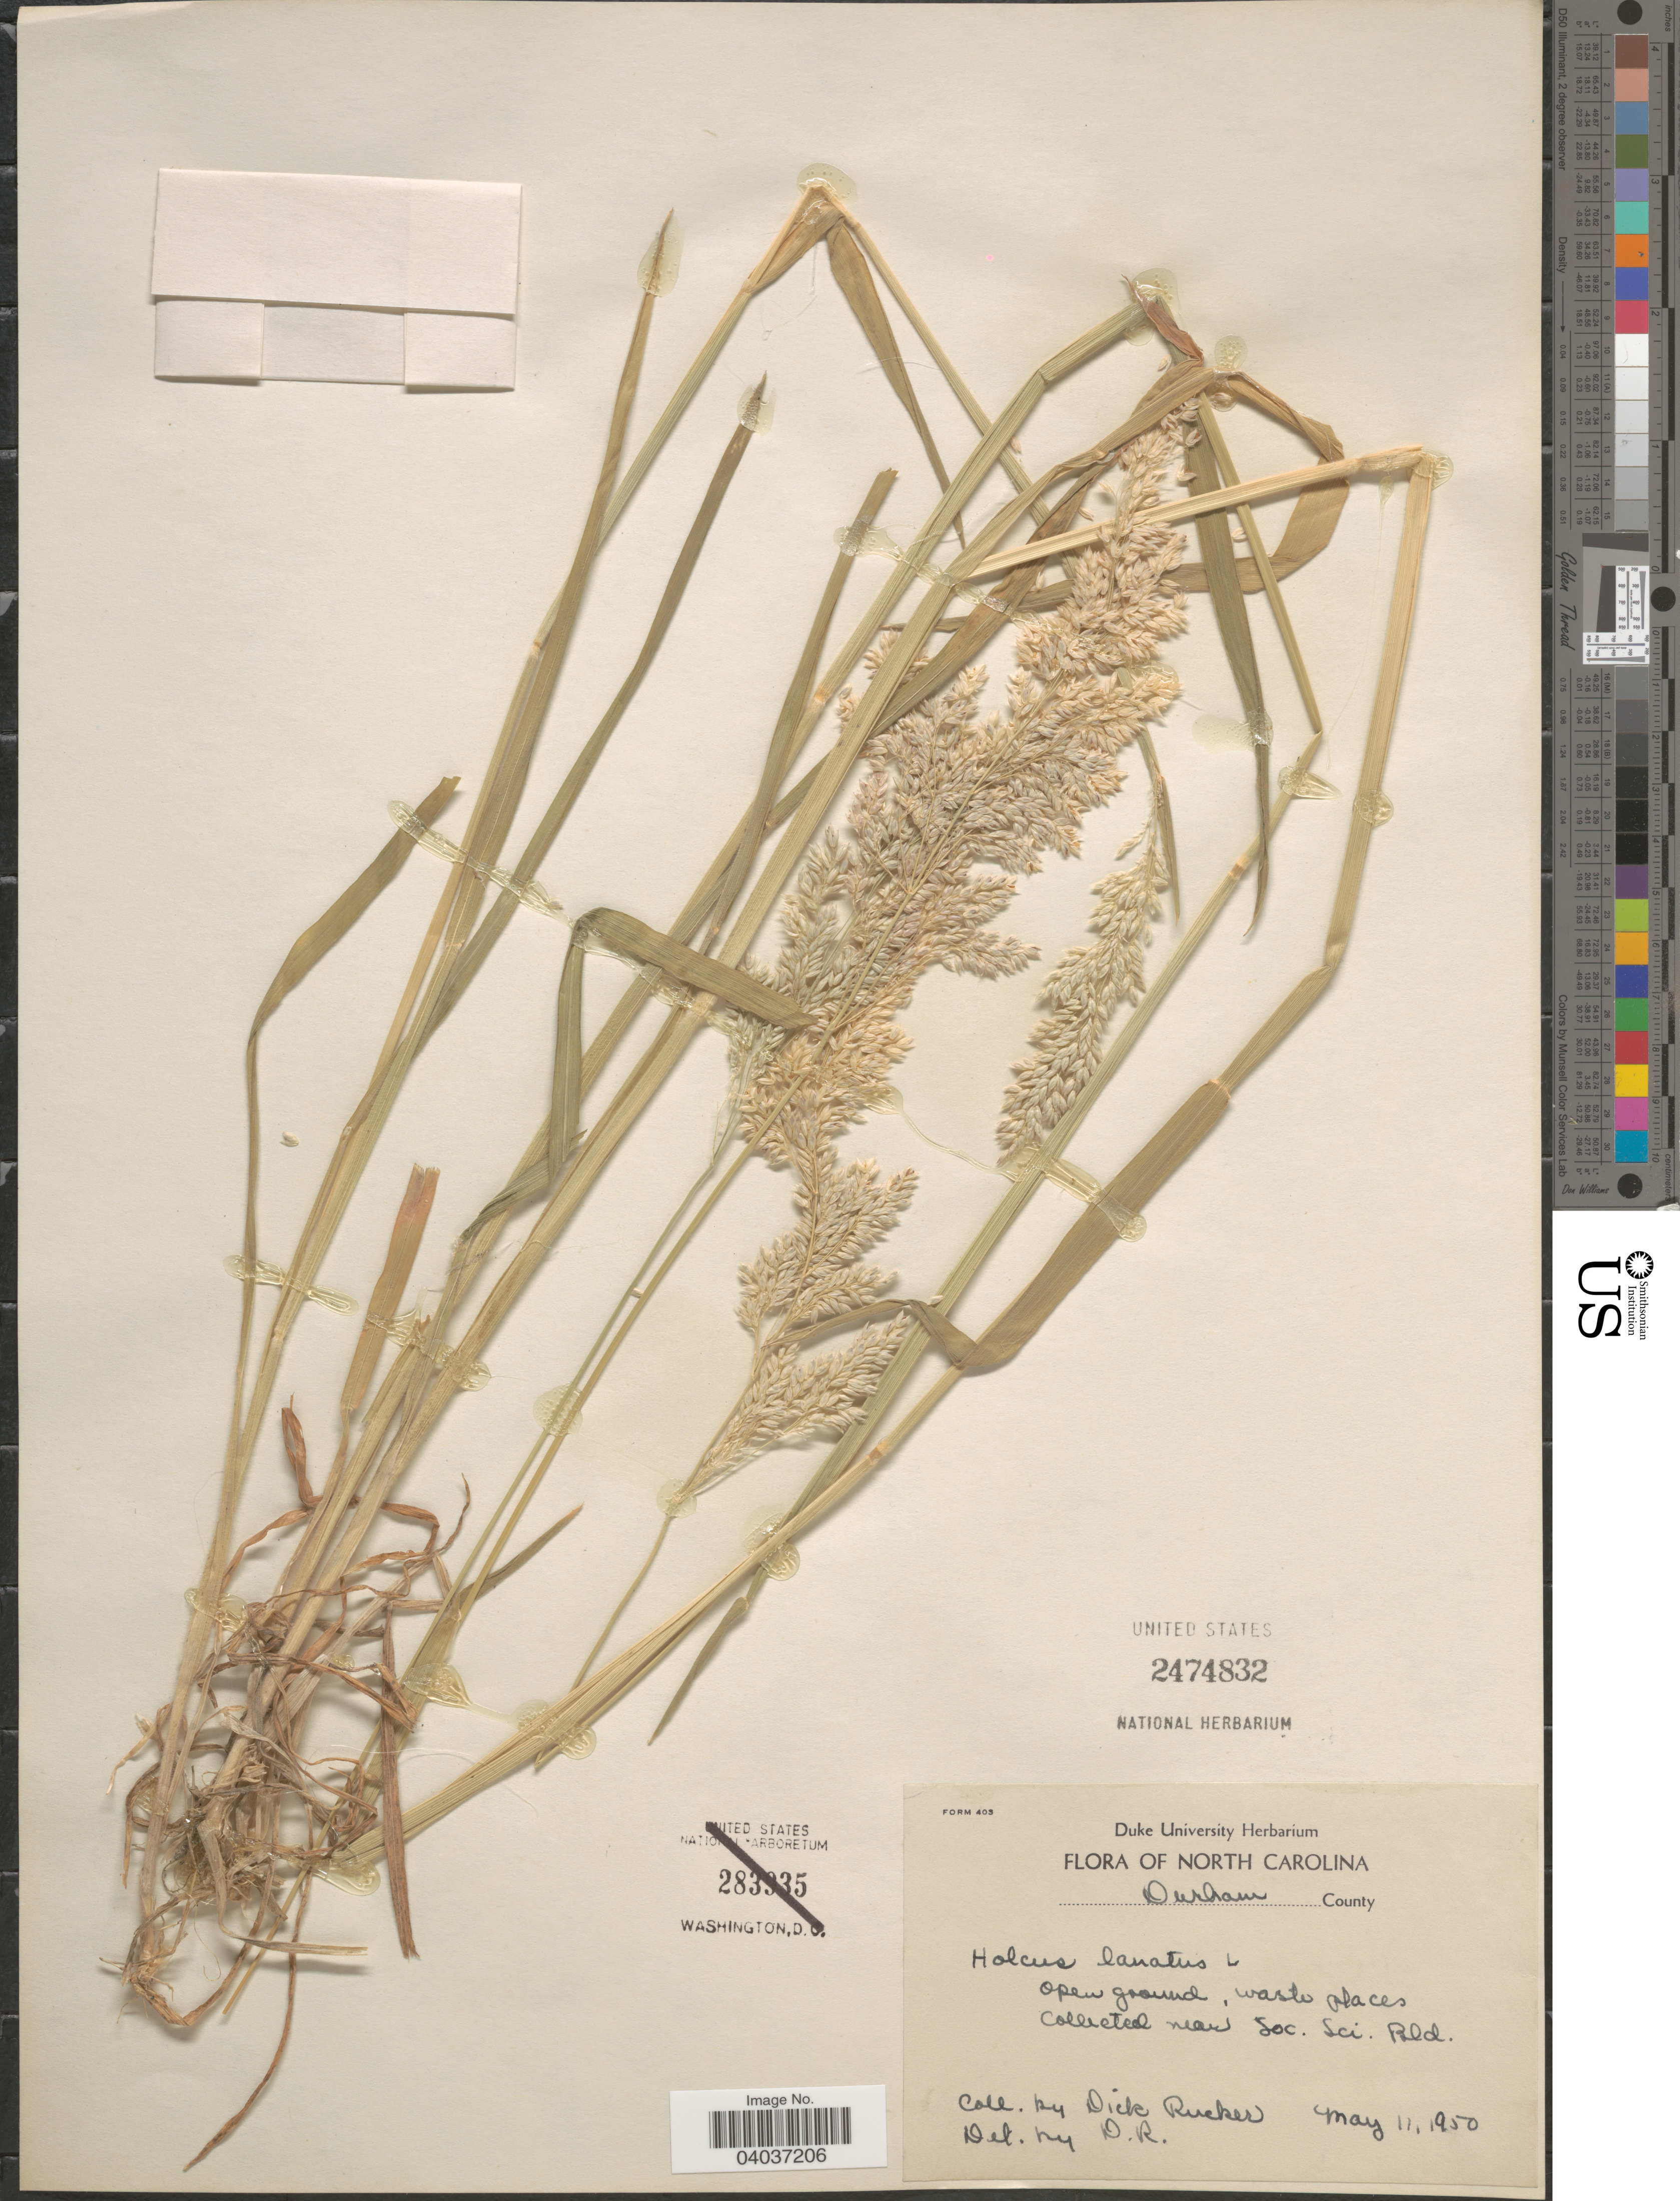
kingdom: Plantae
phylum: Tracheophyta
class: Liliopsida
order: Poales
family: Poaceae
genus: Holcus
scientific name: Holcus lanatus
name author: L.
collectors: D. Rucker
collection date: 1950-05-11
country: United States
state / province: North Carolina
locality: Durham County. Near Soc. Sci. Bld.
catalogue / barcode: US 2474832